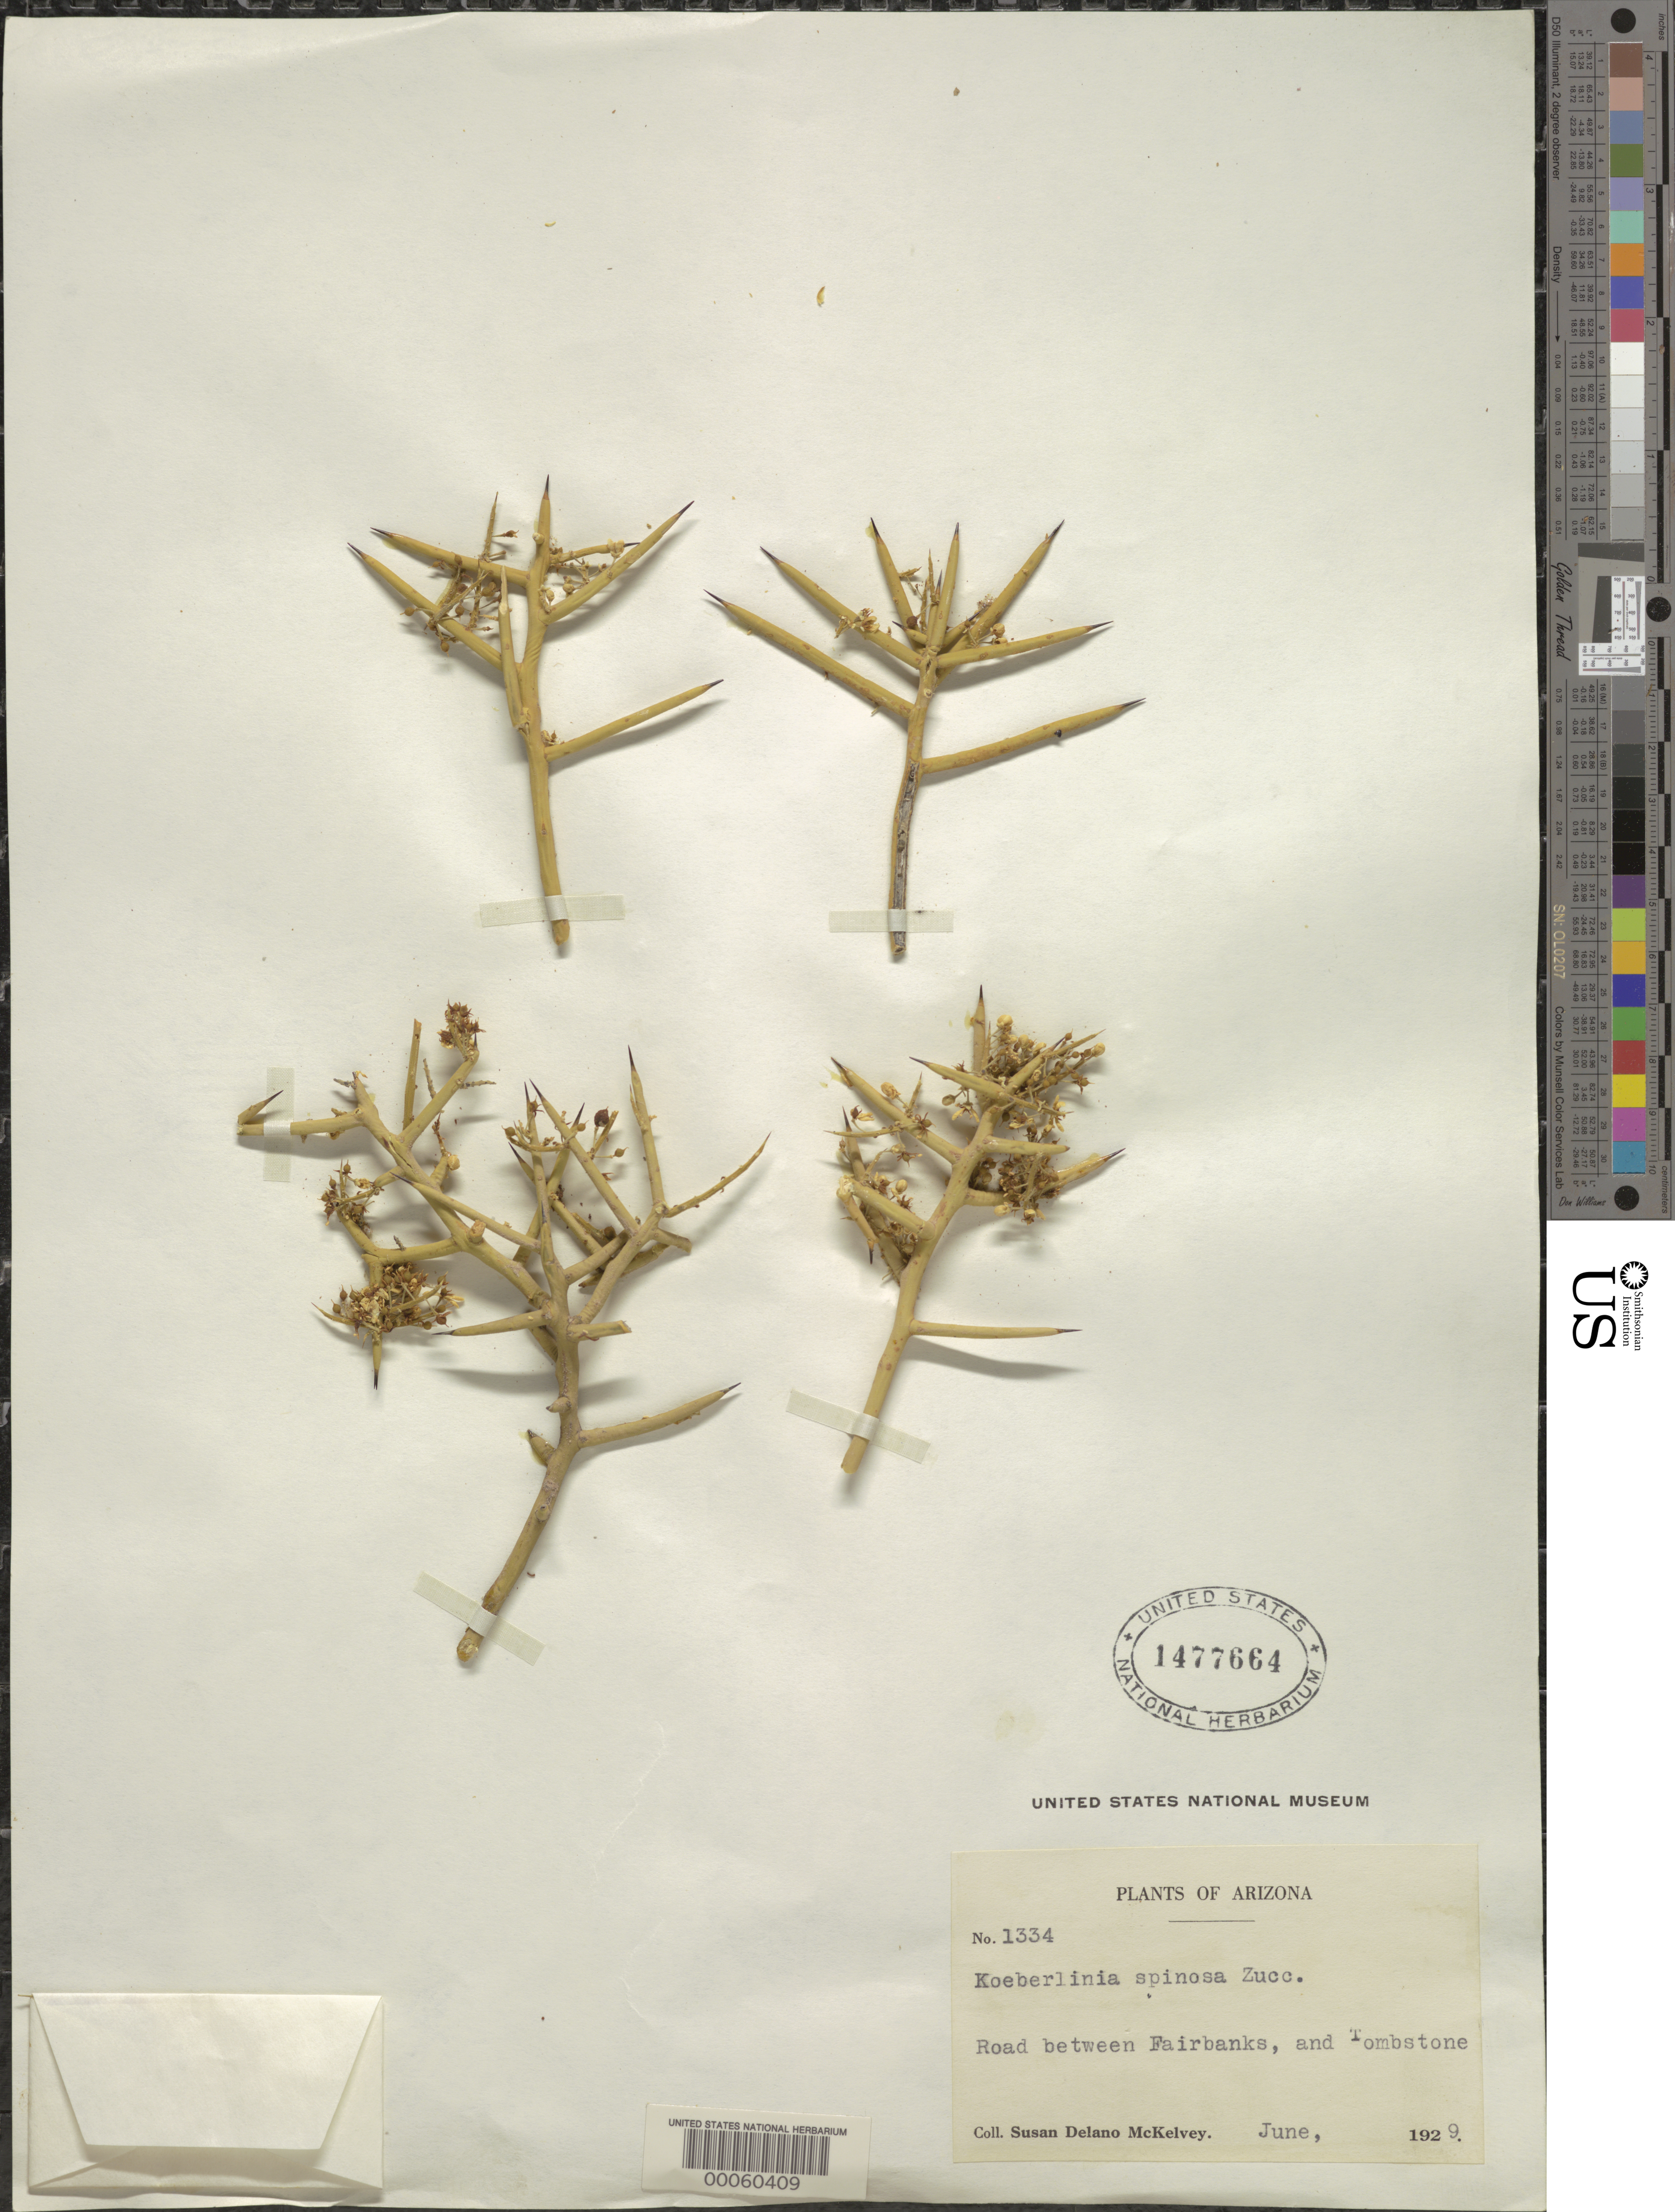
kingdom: Plantae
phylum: Tracheophyta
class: Magnoliopsida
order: Brassicales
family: Koeberliniaceae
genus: Koeberlinia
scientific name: Koeberlinia spinosa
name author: Zucc.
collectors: S. A. McKelvey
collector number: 1334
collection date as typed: Jun 1929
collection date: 1929-06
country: United States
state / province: Arizona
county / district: Cochise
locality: Road between fairbanks and tombstone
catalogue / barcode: US 1477664